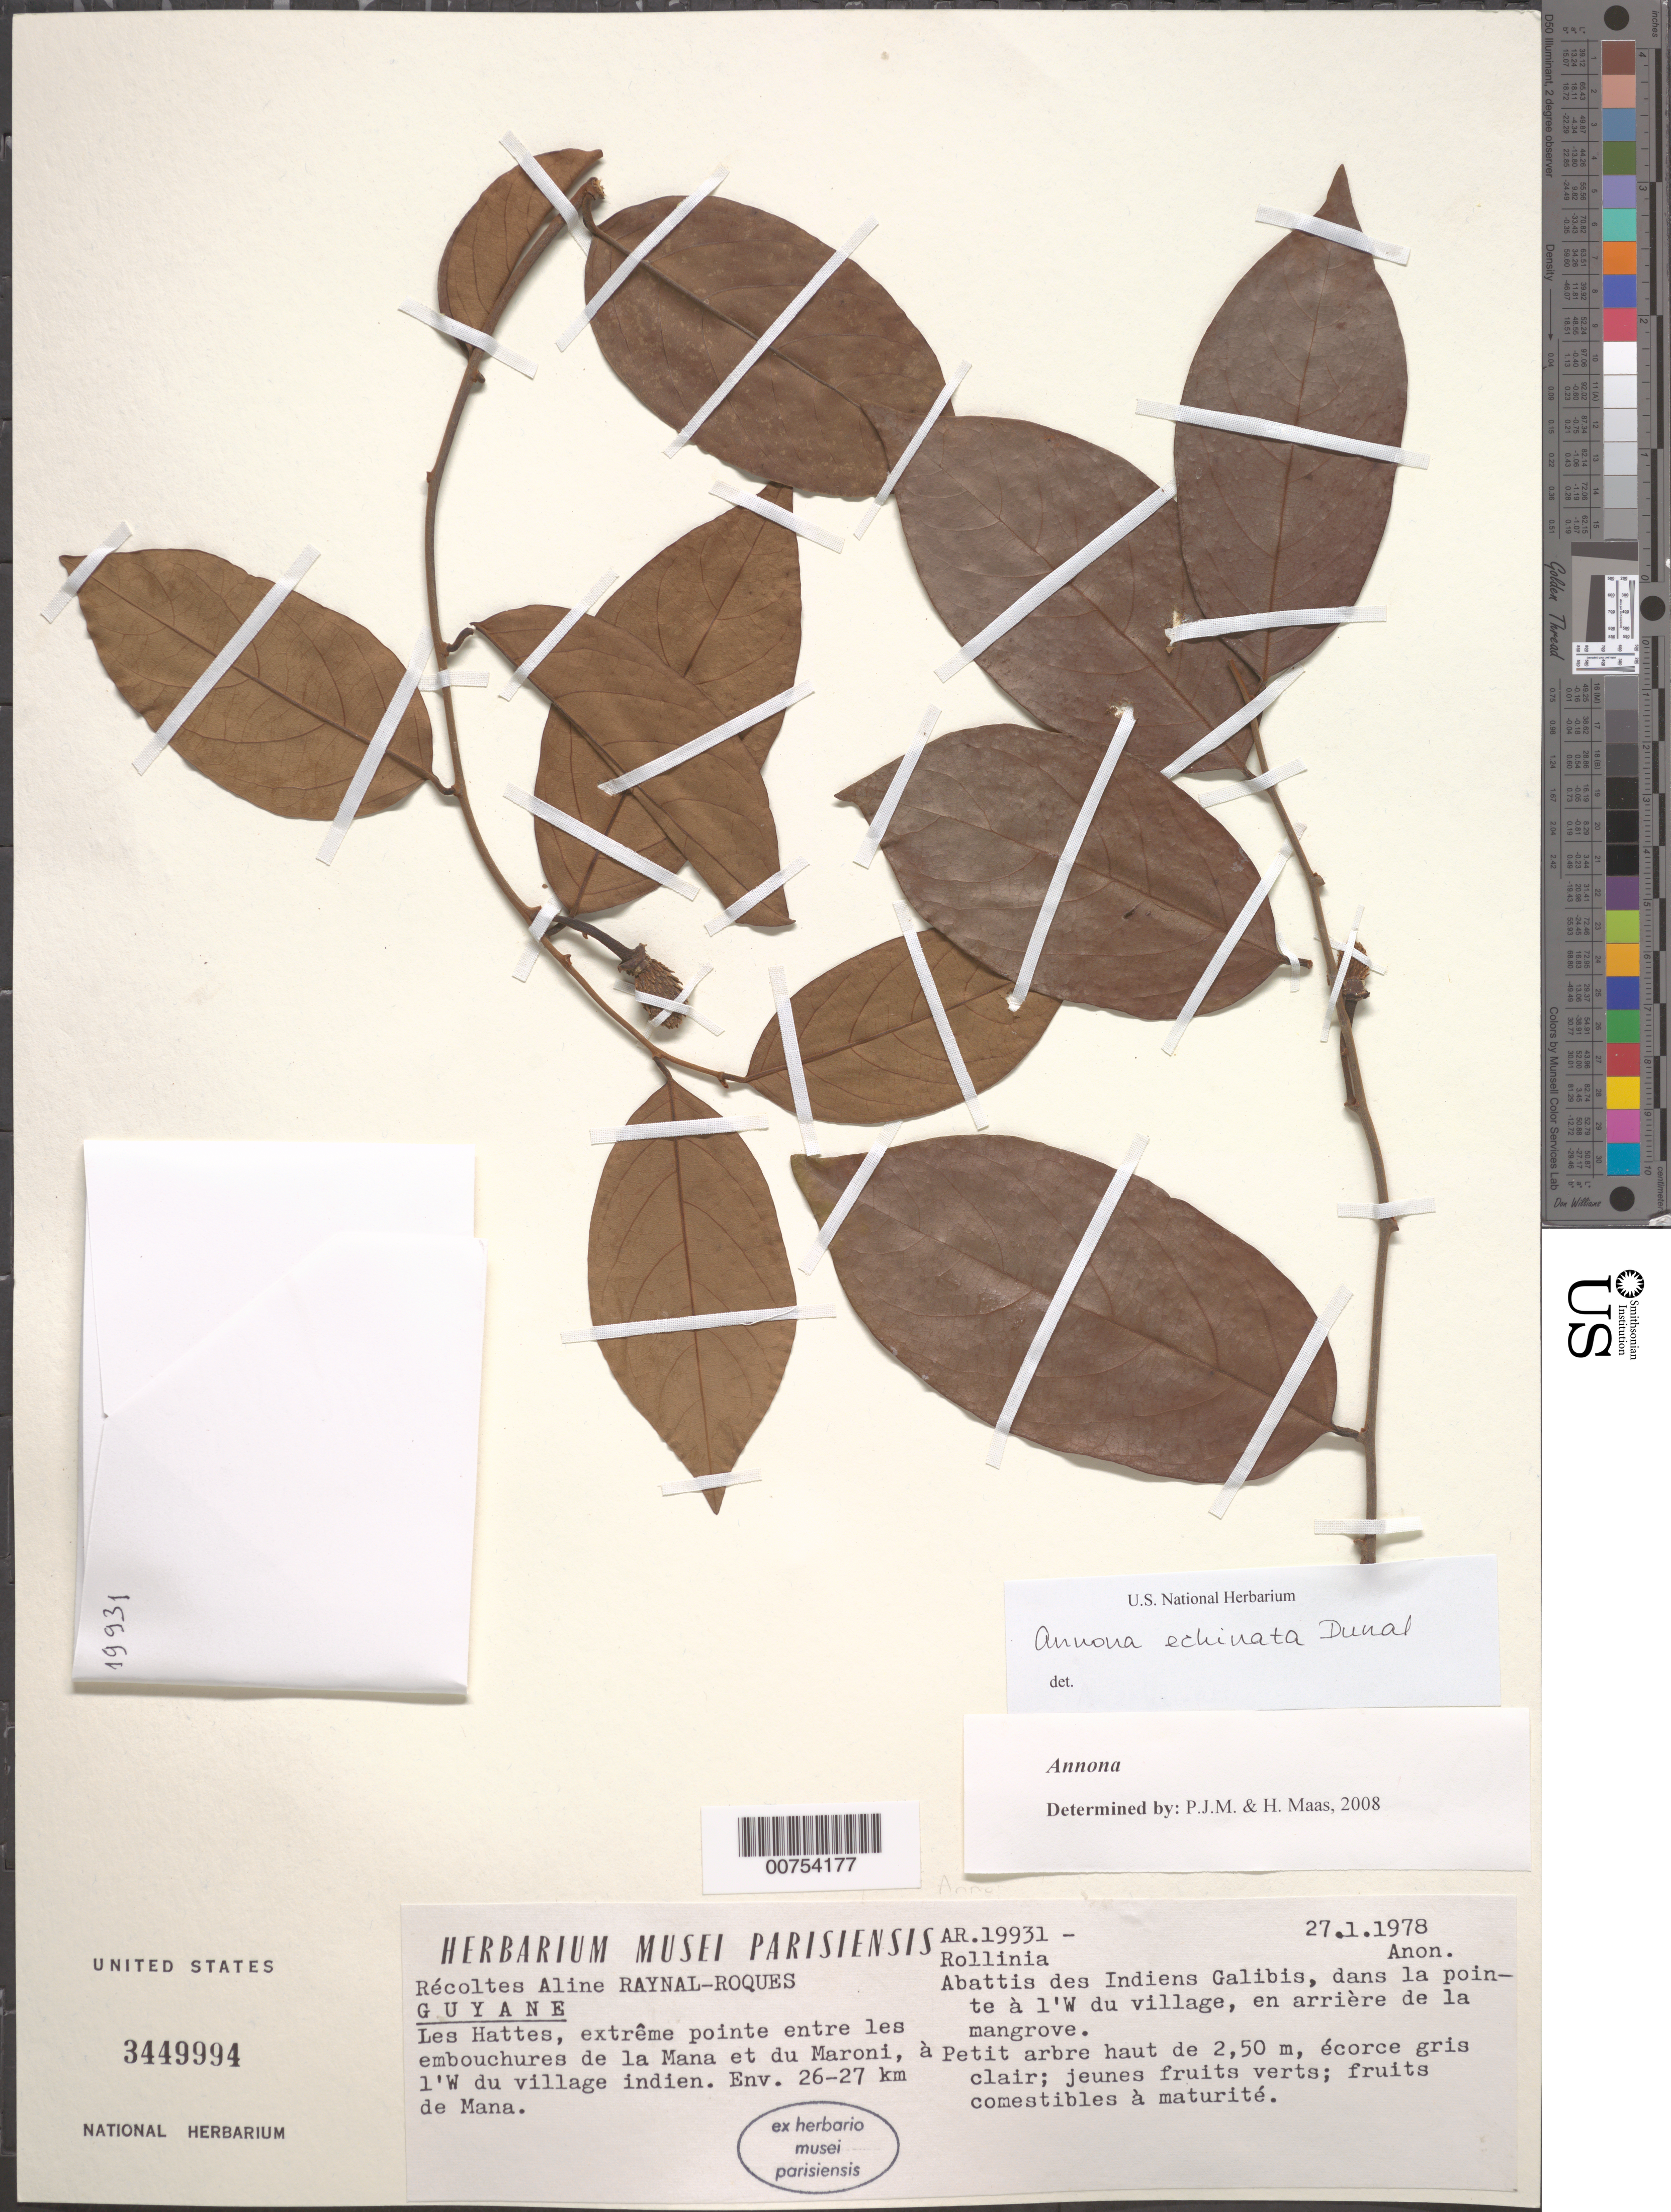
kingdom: Plantae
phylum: Tracheophyta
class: Magnoliopsida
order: Magnoliales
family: Annonaceae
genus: Annona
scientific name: Annona echinata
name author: Dunal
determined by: Maas, P. J. M.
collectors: A. M. Raynal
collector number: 19831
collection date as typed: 27-Jan-78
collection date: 1978-01-27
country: French Guiana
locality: Les Hattes, env. 26-27 km de Mana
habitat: Abattis des Indiens Galibis, dans la pointe a l'W du village, en arriere de la mangrove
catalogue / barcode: US 3449994